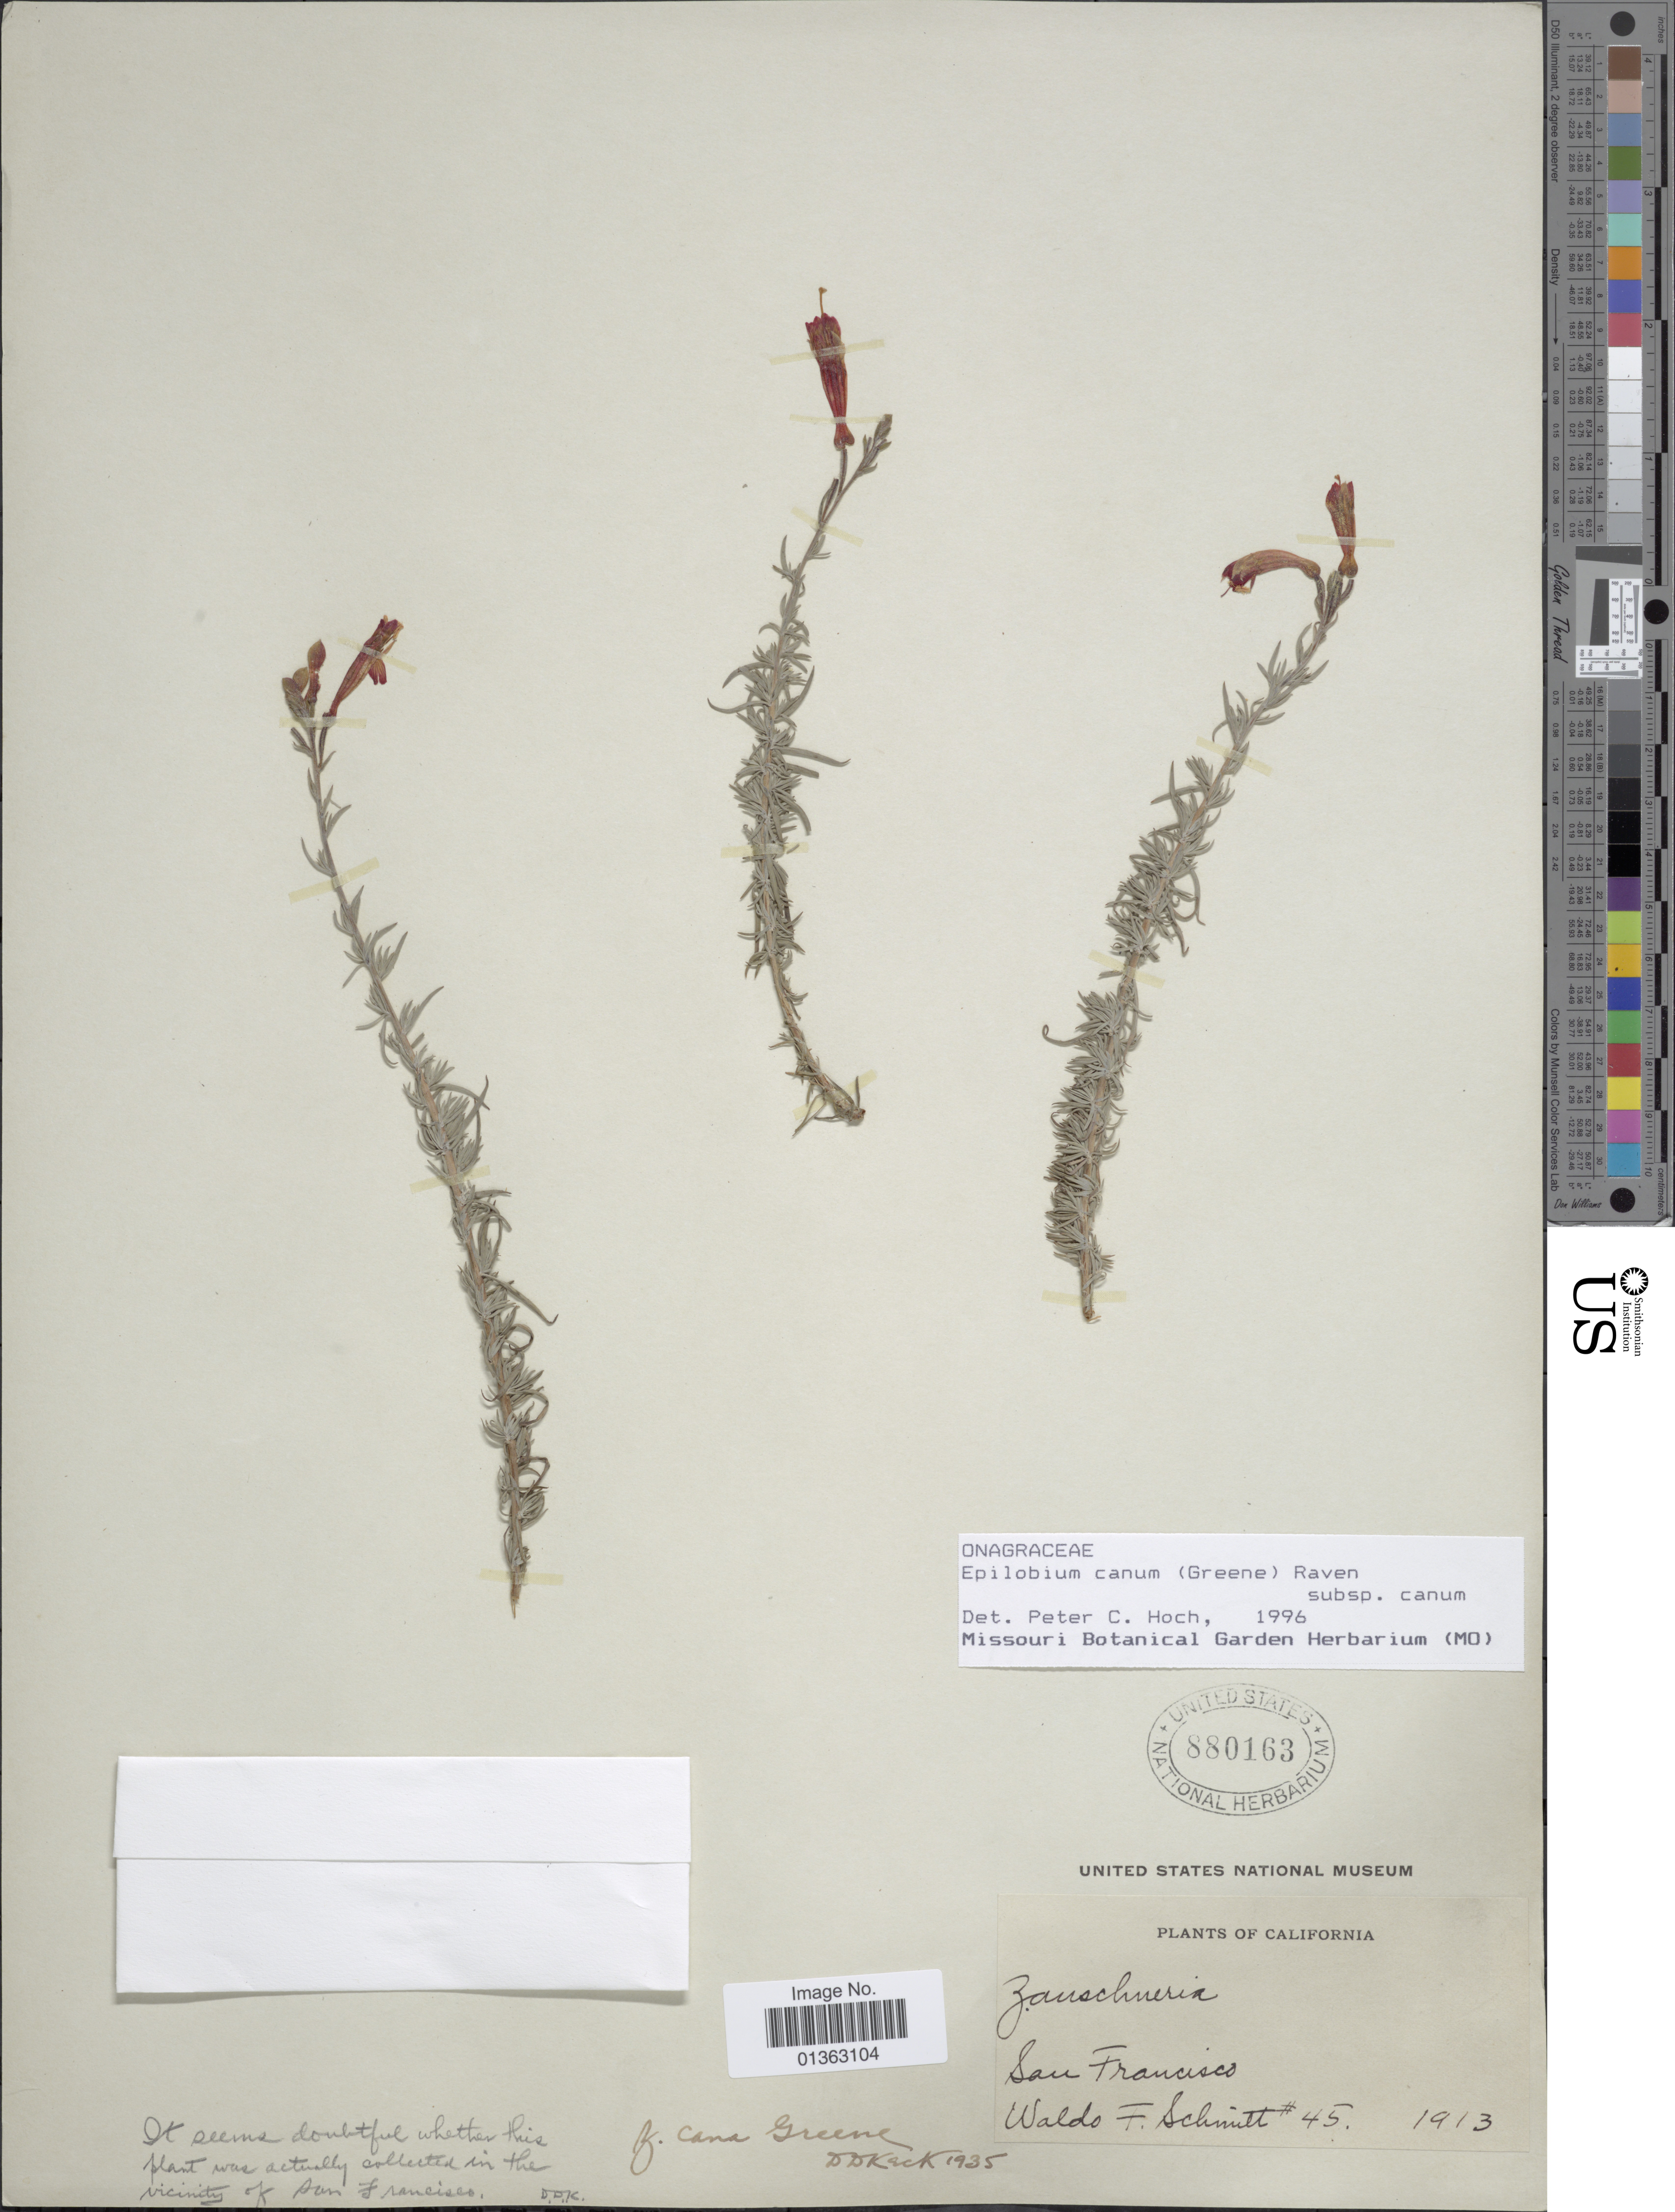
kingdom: Plantae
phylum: Tracheophyta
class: Magnoliopsida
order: Myrtales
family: Onagraceae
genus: Epilobium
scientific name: Epilobium canum subsp. canum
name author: (Greene) P.H. Raven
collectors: W. F. Schmitt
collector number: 45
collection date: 1913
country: United States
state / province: California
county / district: San Francisco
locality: San Francisco.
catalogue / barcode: US 880163